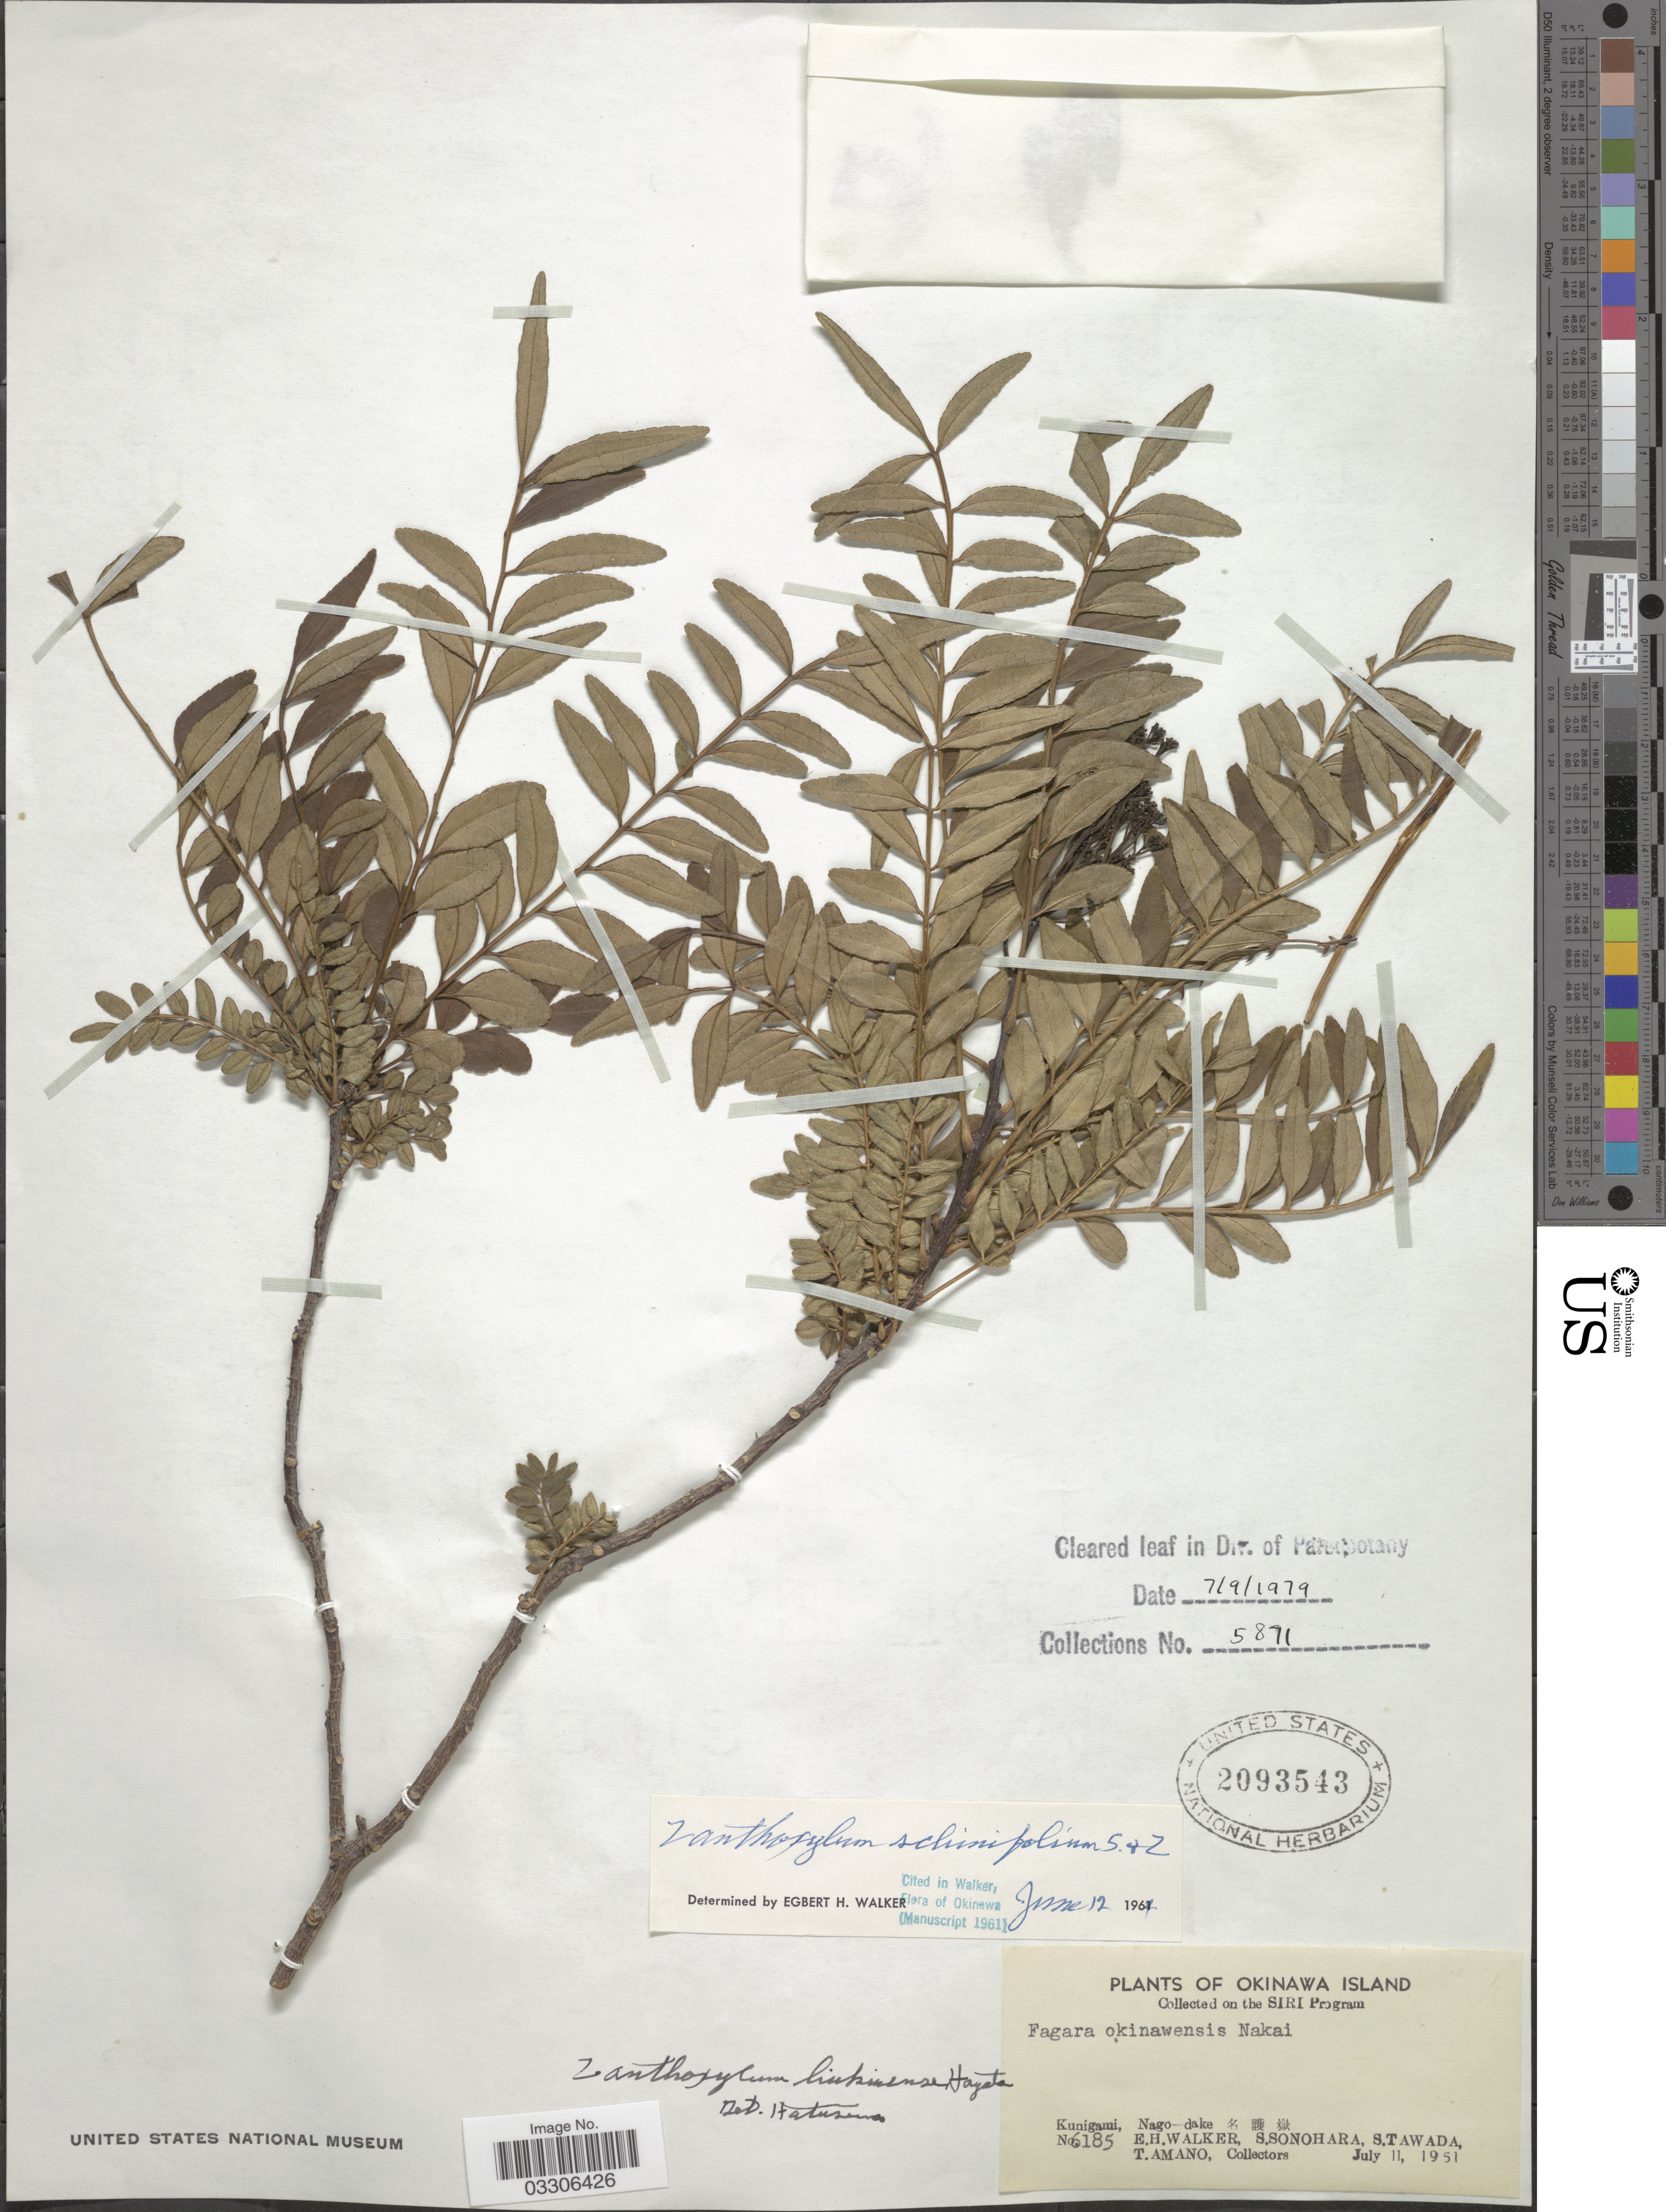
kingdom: Plantae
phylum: Tracheophyta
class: Magnoliopsida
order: Sapindales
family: Rutaceae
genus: Zanthoxylum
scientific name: Zanthoxylum schinifolium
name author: Siebold & Zucc.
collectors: E. H. Walker, S. Sonohara, S. Tawada & T. Amano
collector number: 6185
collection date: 1951-07-11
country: Japan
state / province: Okinawa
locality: Kunigami, Nago-dake X.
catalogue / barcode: US 2093543